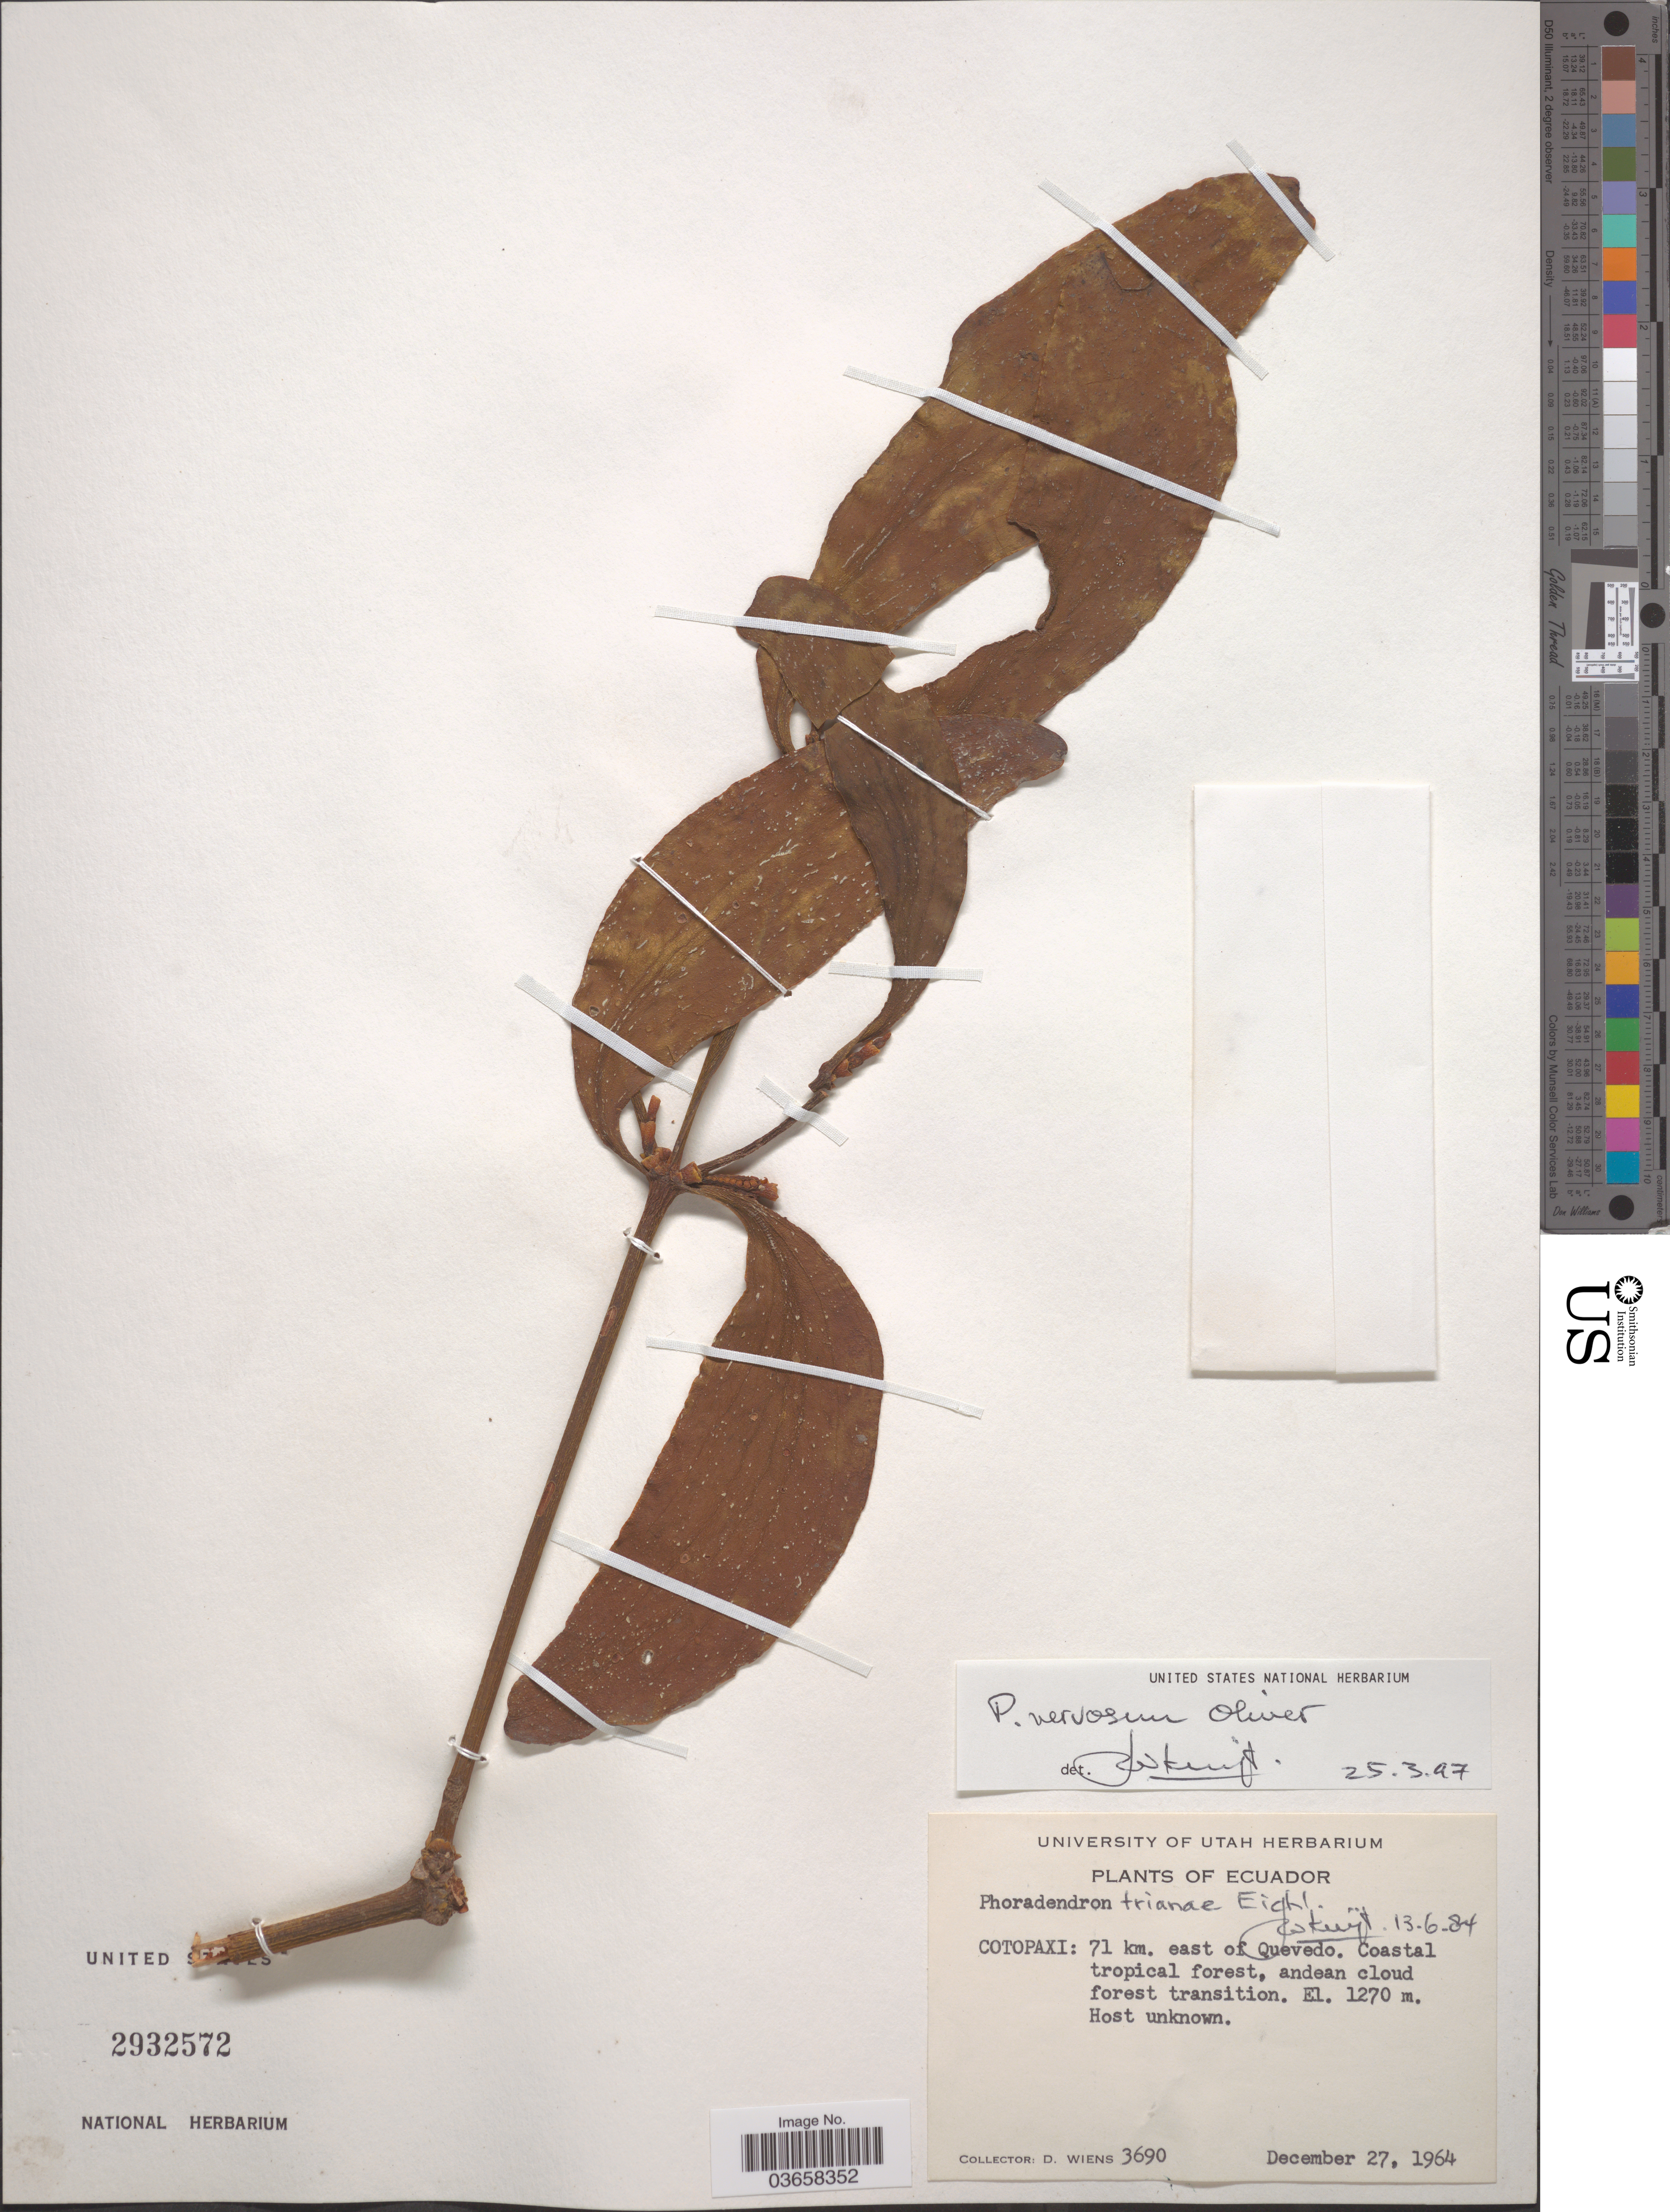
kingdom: Plantae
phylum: Tracheophyta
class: Magnoliopsida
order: Santalales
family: Viscaceae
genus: Phoradendron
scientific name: Phoradendron nervosum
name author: Oliv.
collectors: D. Wiens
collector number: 3690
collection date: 1964-12-27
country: Ecuador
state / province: Cotopaxi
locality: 71 km. east of Quevedo. Coastal tropical forest, andean cloud forest transition.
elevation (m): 1270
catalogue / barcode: US 2932572